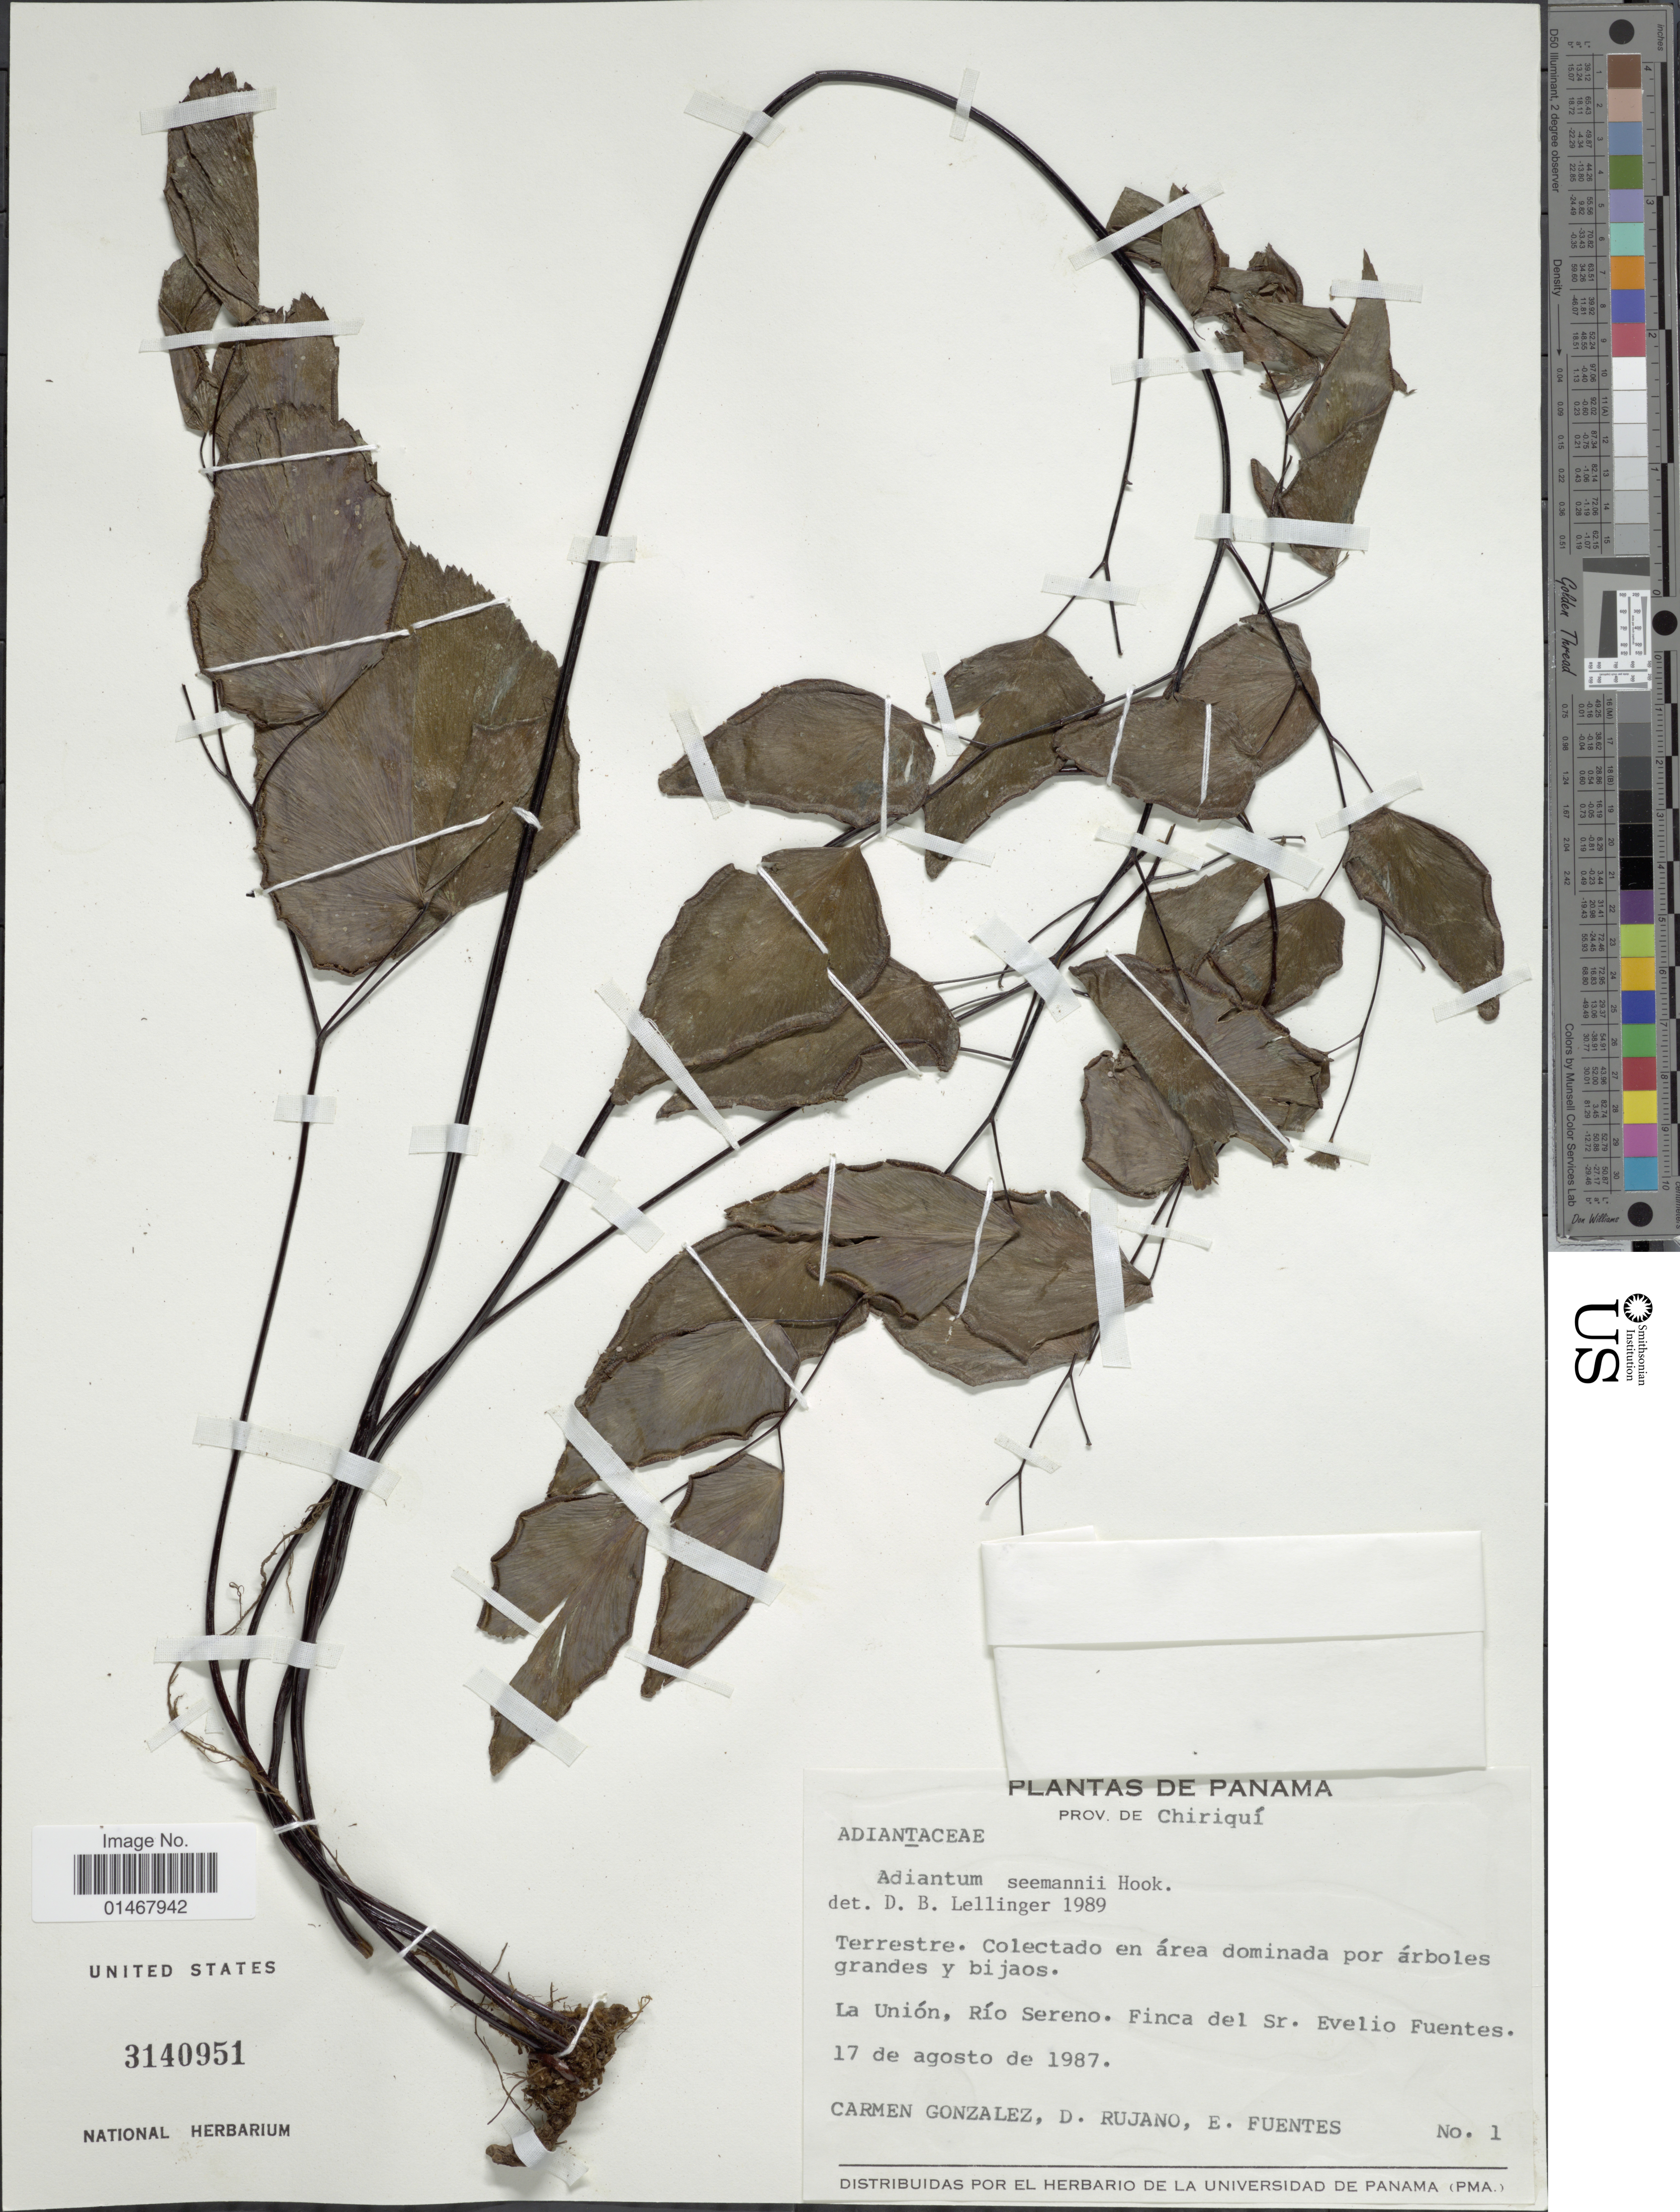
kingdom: Plantae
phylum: Tracheophyta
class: Polypodiopsida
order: Polypodiales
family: Pteridaceae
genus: Adiantum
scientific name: Adiantum seemannii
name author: Hook.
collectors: C. Gonzalez, D. Rujano & E. Fuentes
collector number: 1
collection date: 1987-08-17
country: Panama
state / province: Chiriqui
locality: La Unión, RíoSereno. Finca del Sr. Evelio Fuentes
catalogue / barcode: US 3140951